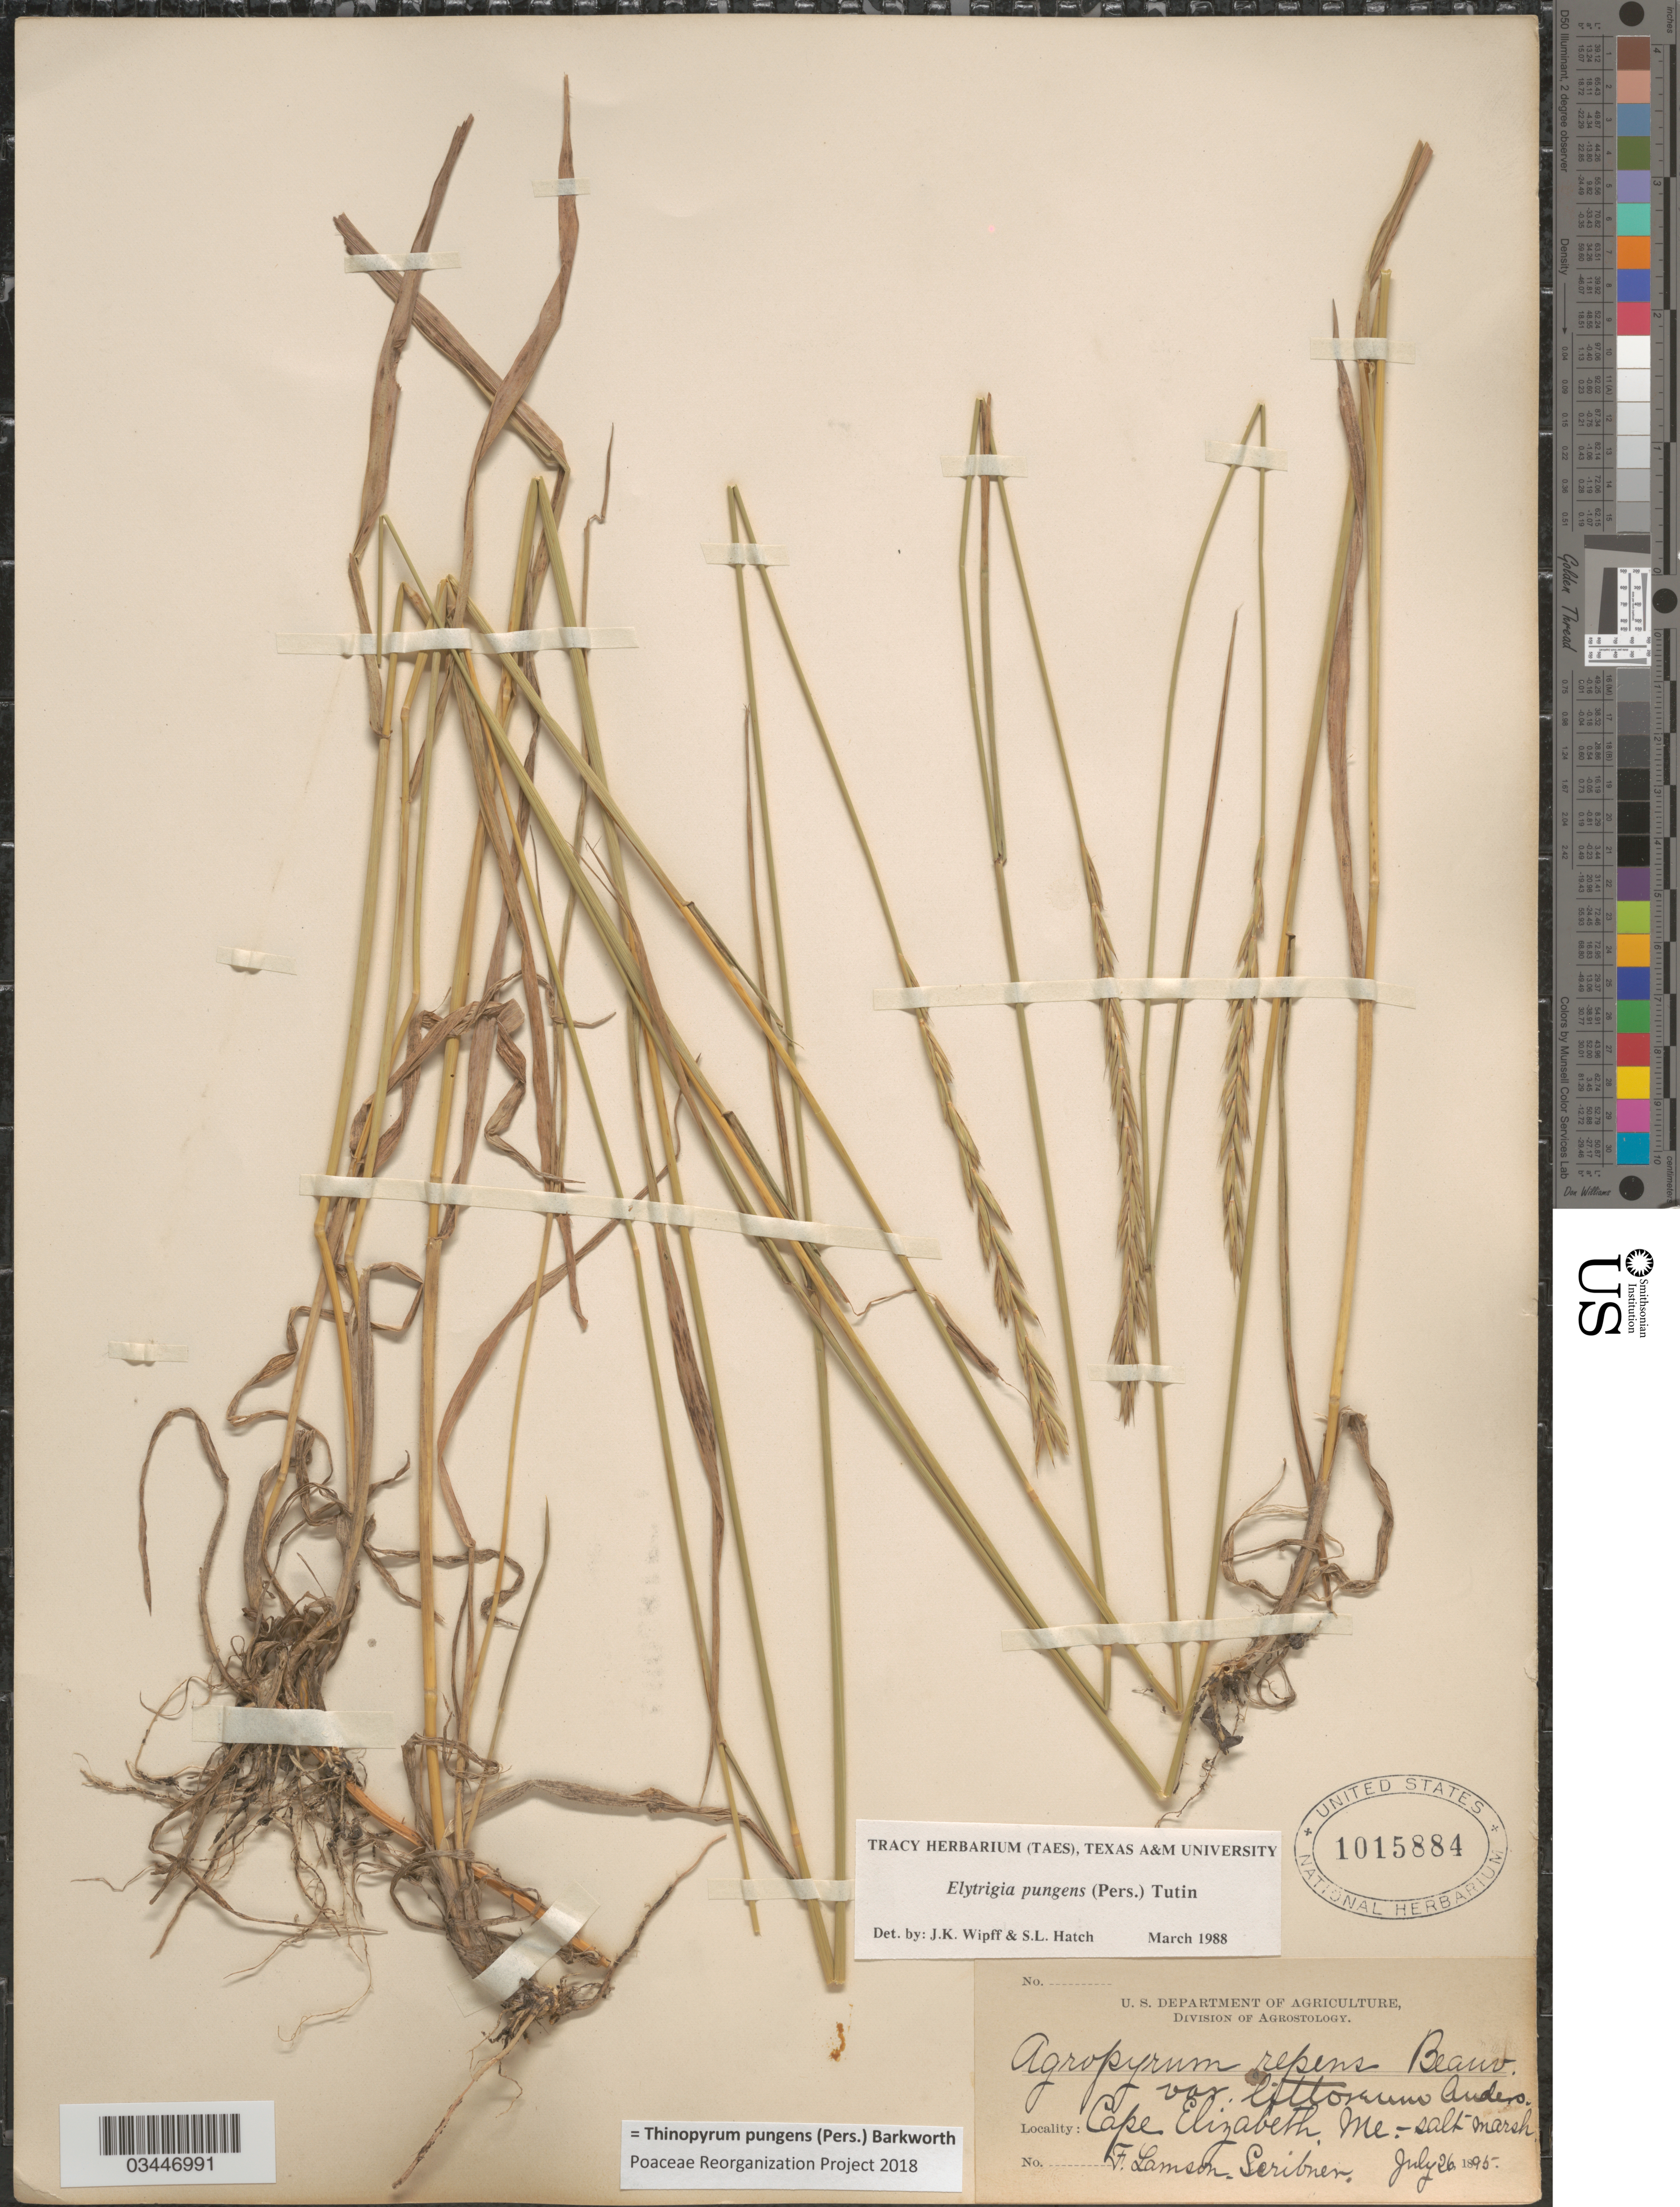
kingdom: Plantae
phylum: Tracheophyta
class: Liliopsida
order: Poales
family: Poaceae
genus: Thinopyrum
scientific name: Thinopyrum pungens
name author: (Pers.) Barkworth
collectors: F. Lamson-Scribner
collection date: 1895-07-26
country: United States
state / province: Maine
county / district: Cumberland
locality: Cape Elizabeth. Salt marsh.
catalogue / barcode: US 1015884